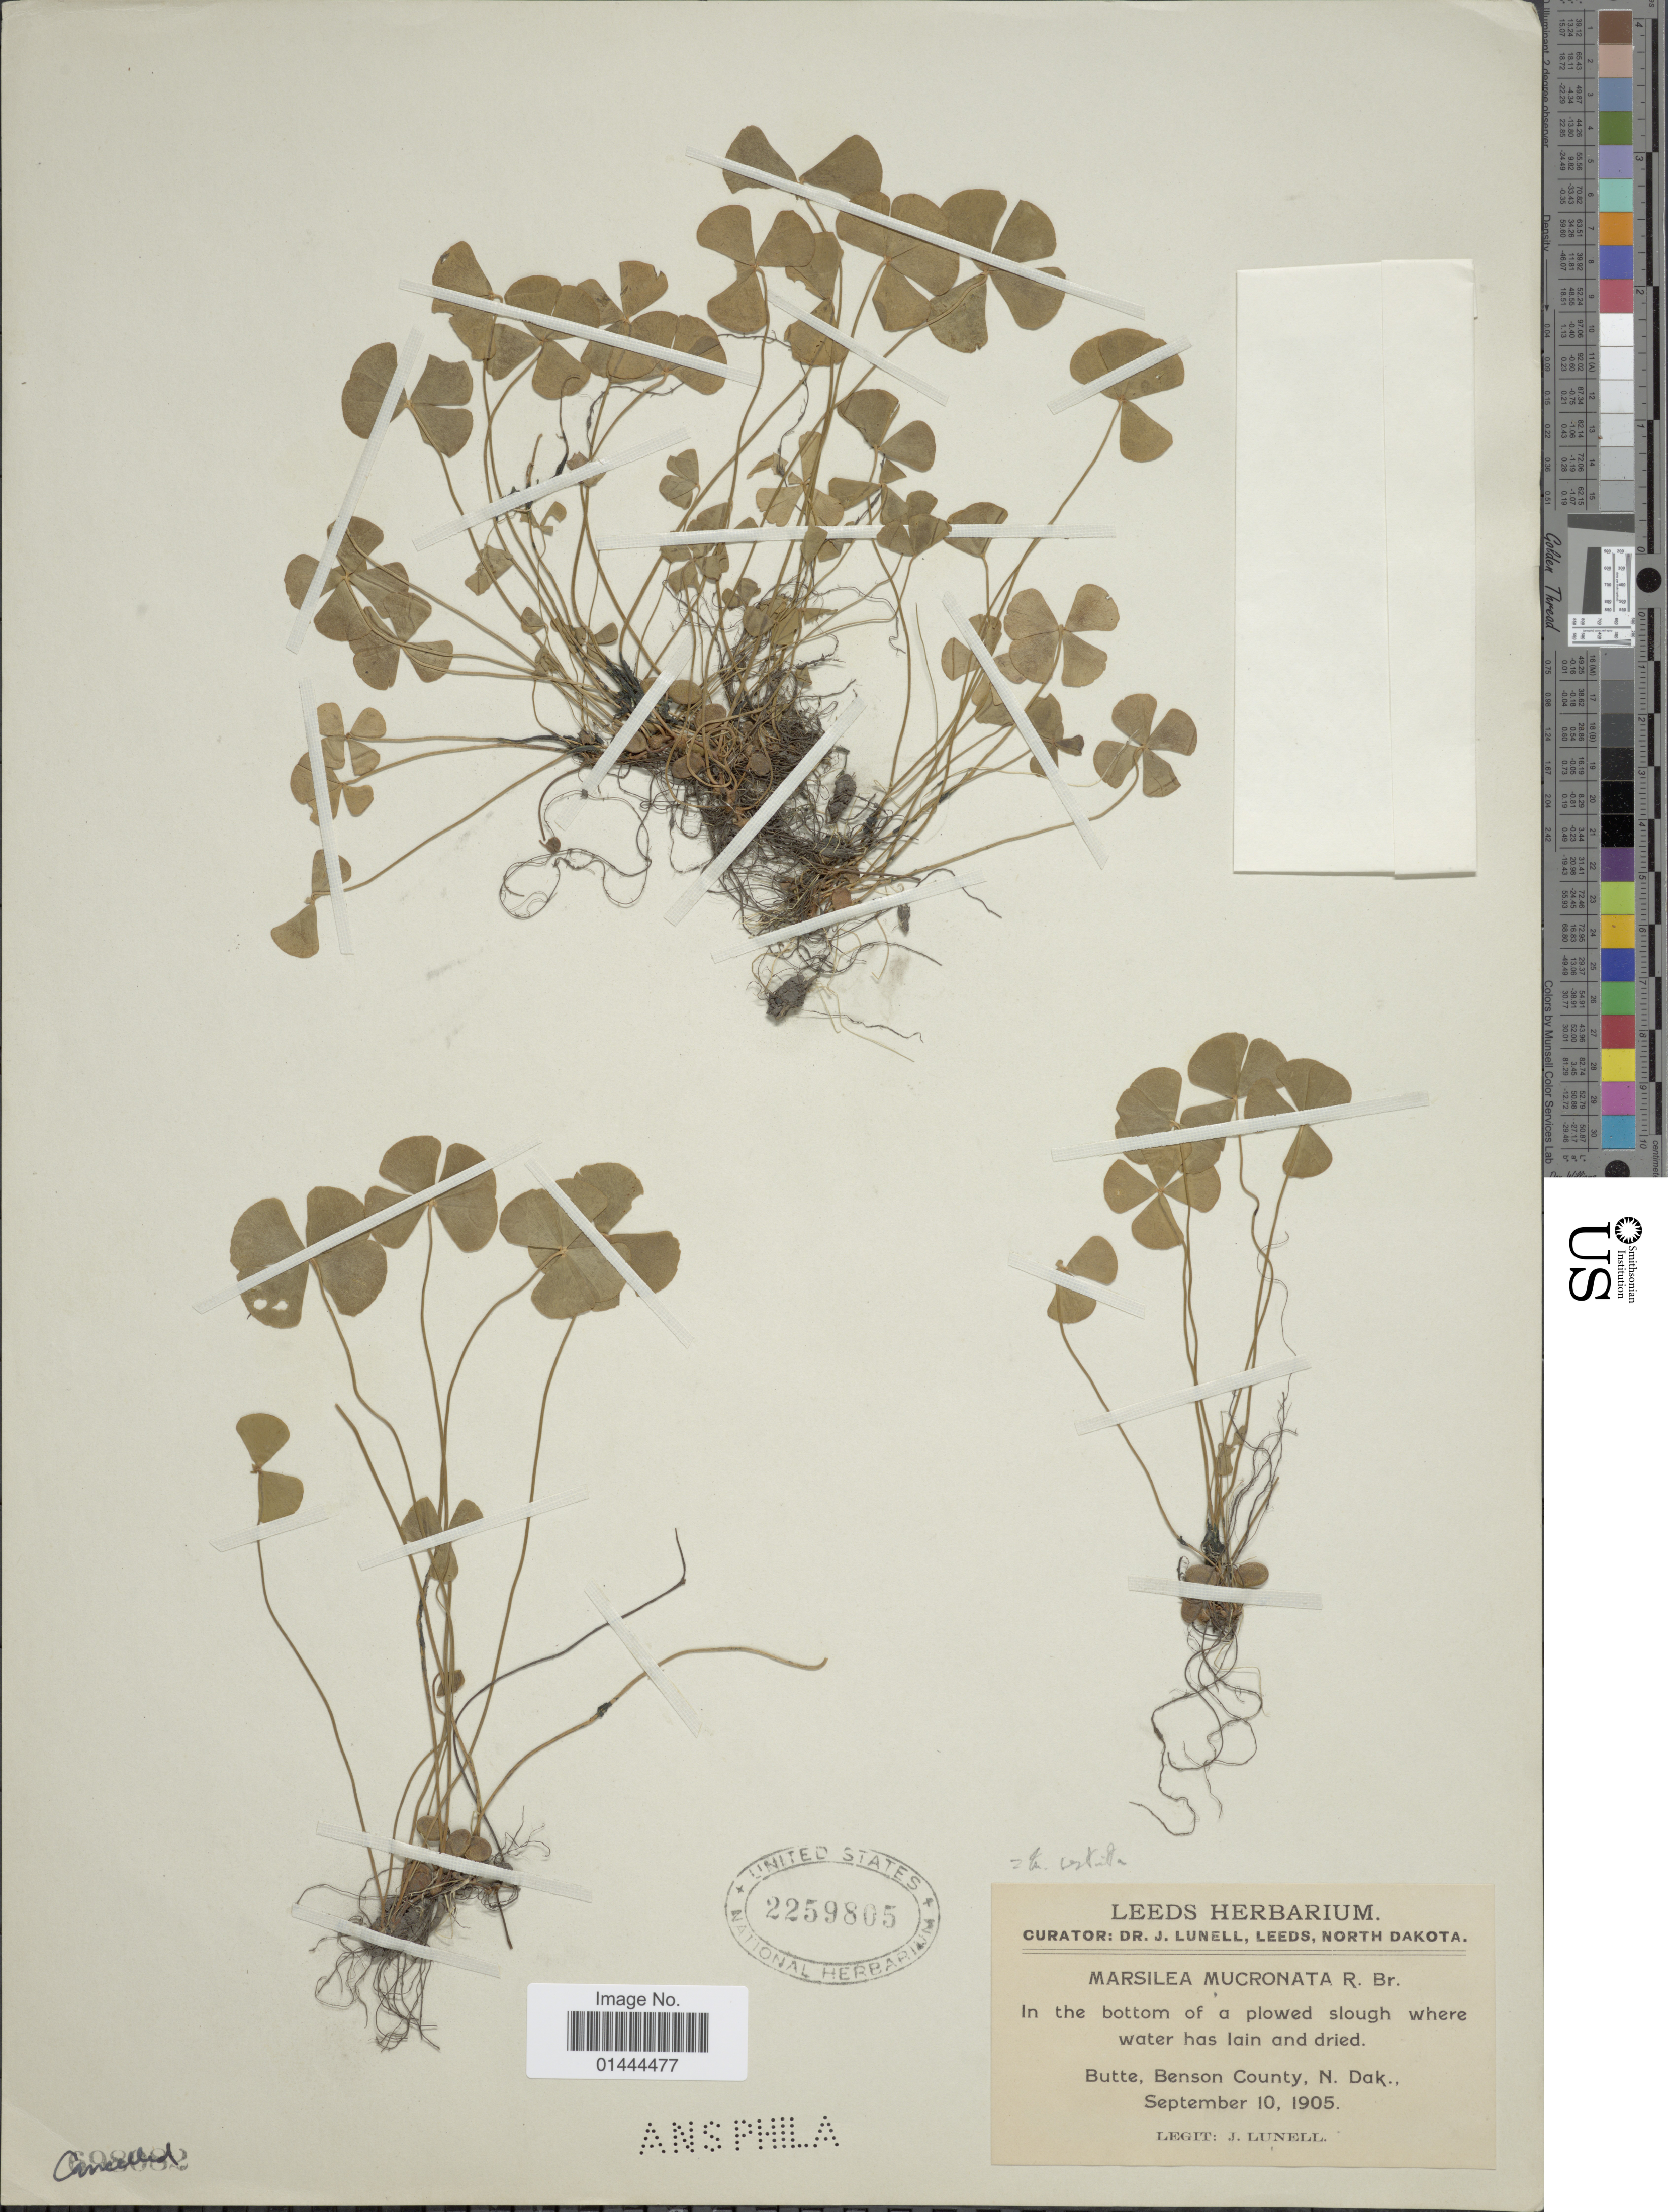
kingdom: Plantae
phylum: Tracheophyta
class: Polypodiopsida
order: Salviniales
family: Marsileaceae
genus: Marsilea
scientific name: Marsilea vestita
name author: Hook. & Grev.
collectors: J. Lunell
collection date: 1905-09-10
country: United States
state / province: North Dakota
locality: In the bottom of a plowed slough where water has lain and dried, Butee, Benson County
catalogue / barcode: US 2259805